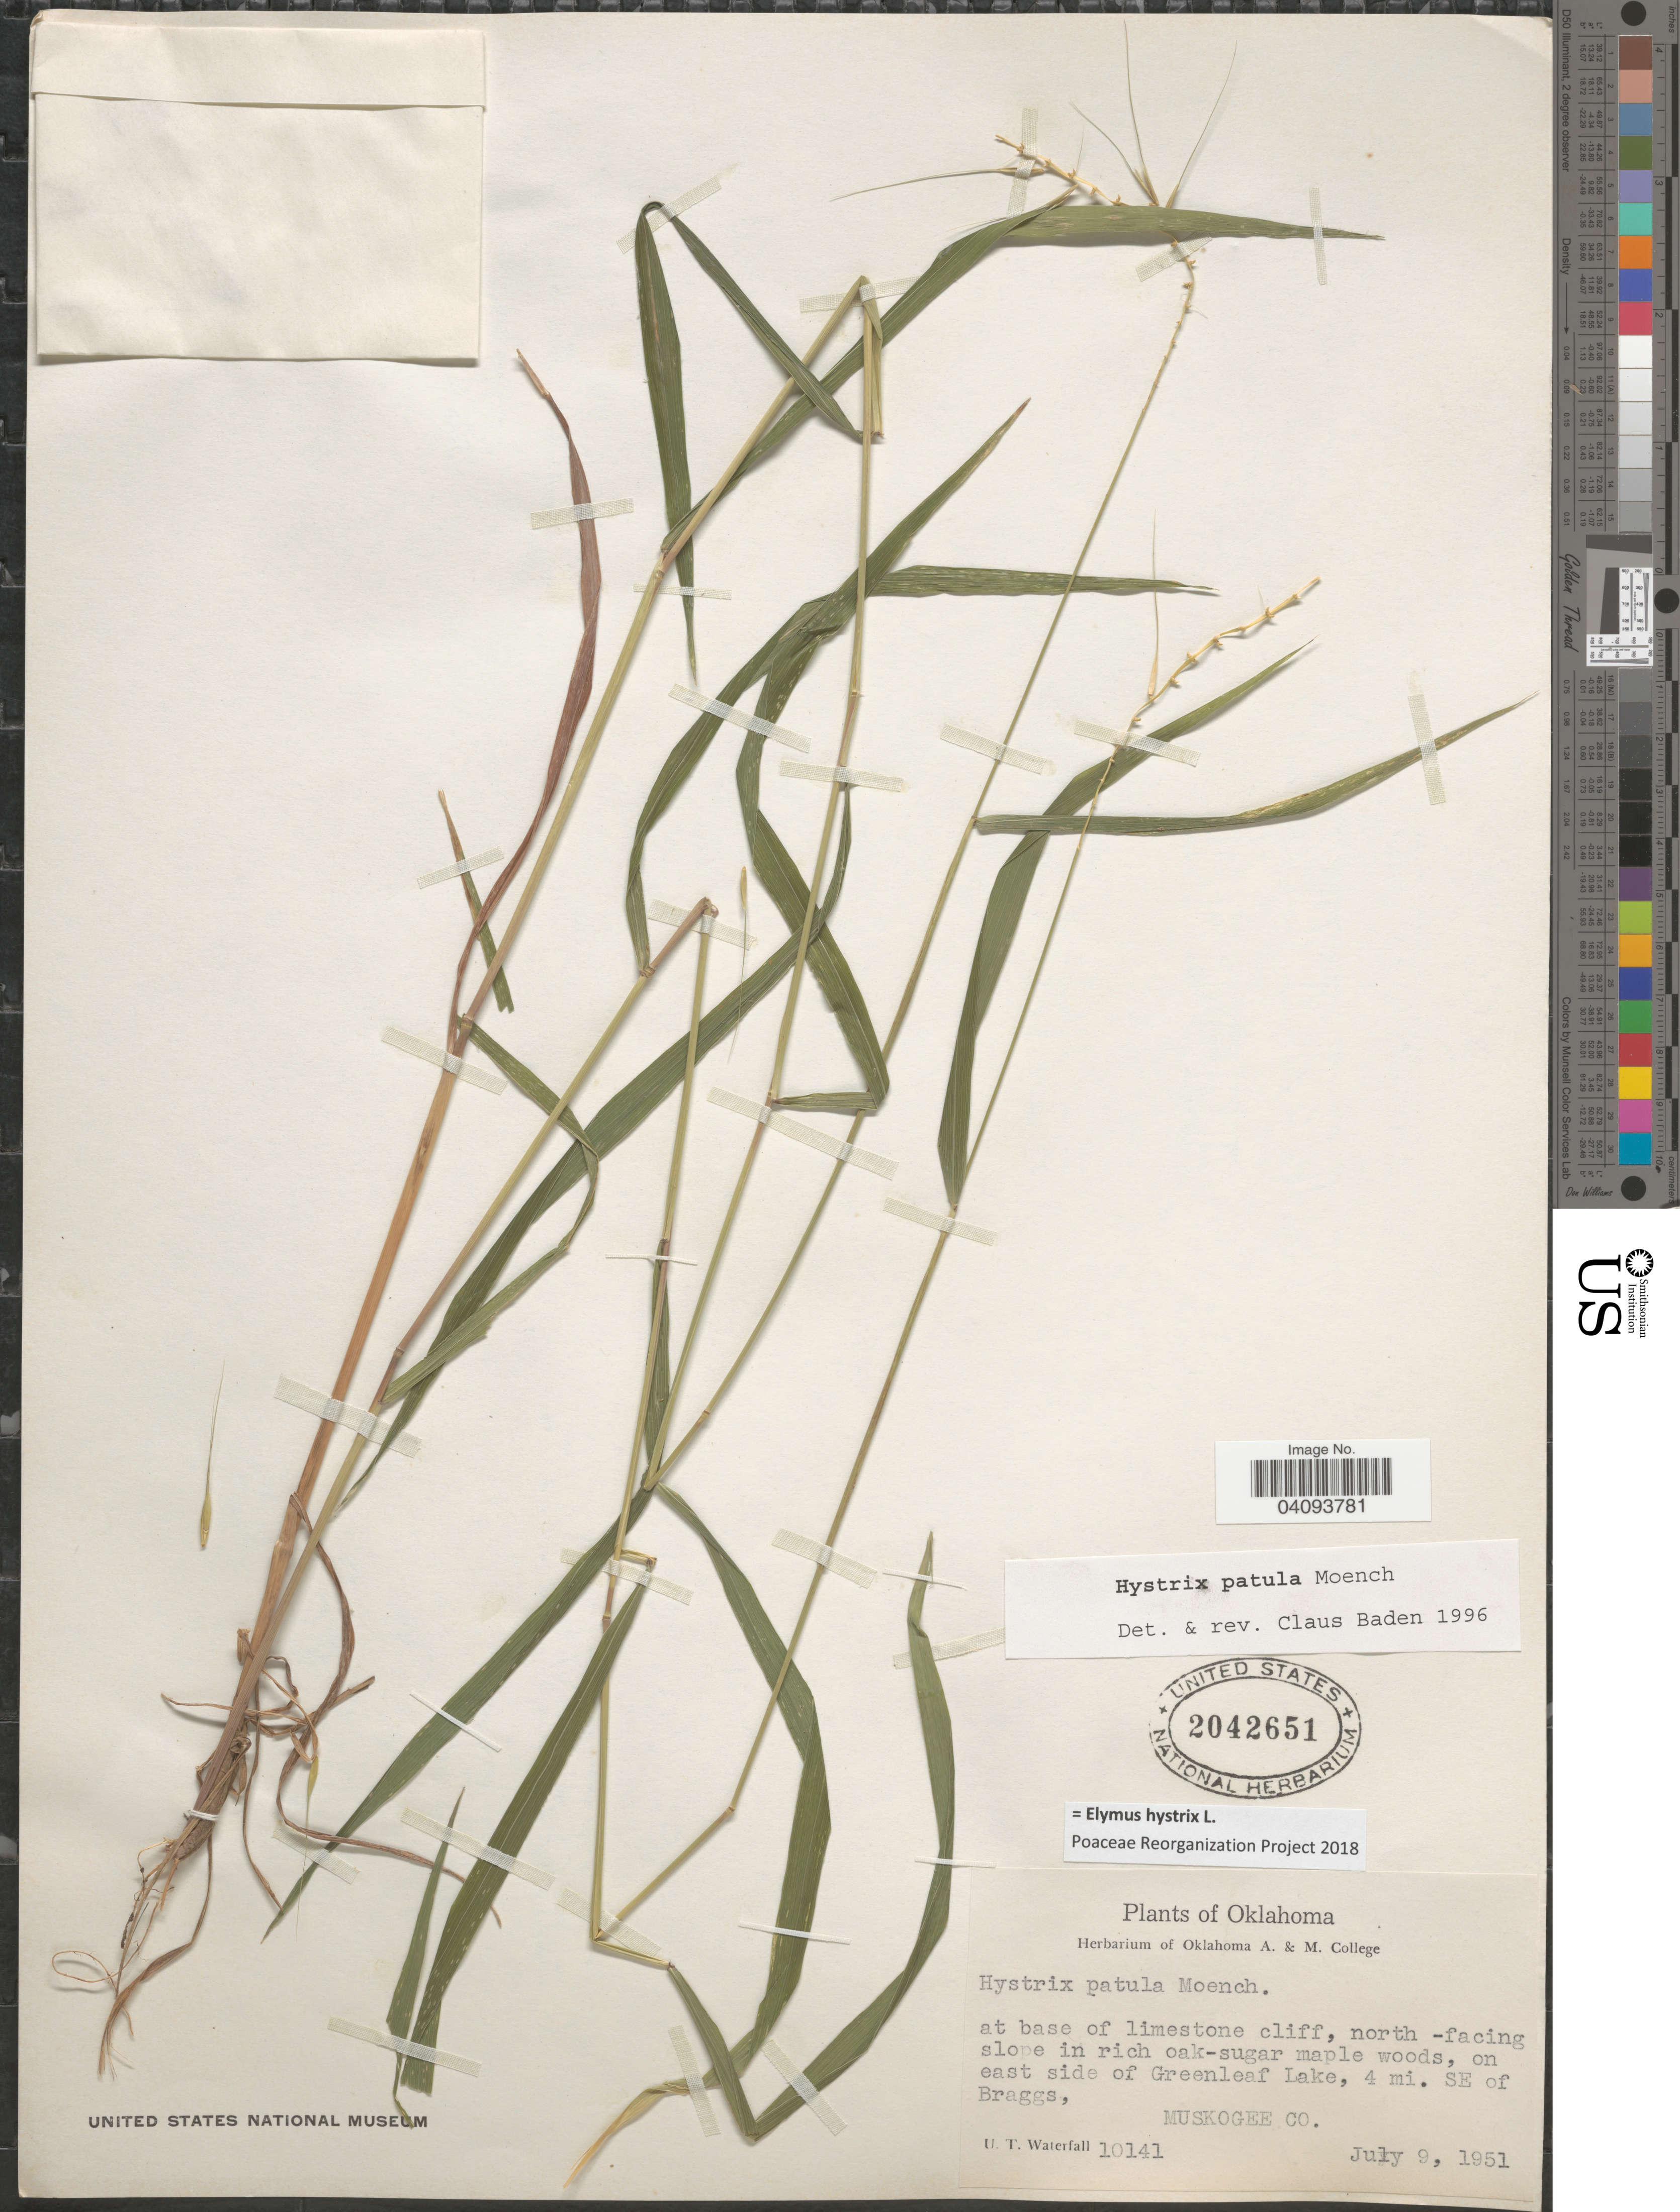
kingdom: Plantae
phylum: Tracheophyta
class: Liliopsida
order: Poales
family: Poaceae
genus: Elymus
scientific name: Elymus hystrix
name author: L.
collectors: U. T. Waterfall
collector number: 10141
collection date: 1951-07-09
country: United States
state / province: Oklahoma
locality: At base of limestone cliff, north-facing slope in rich oak-sugar maple woods, on east side of Greenleaf Lake, 4 mi. SE of Braggs, Muskogee Co.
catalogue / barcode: US 2042651